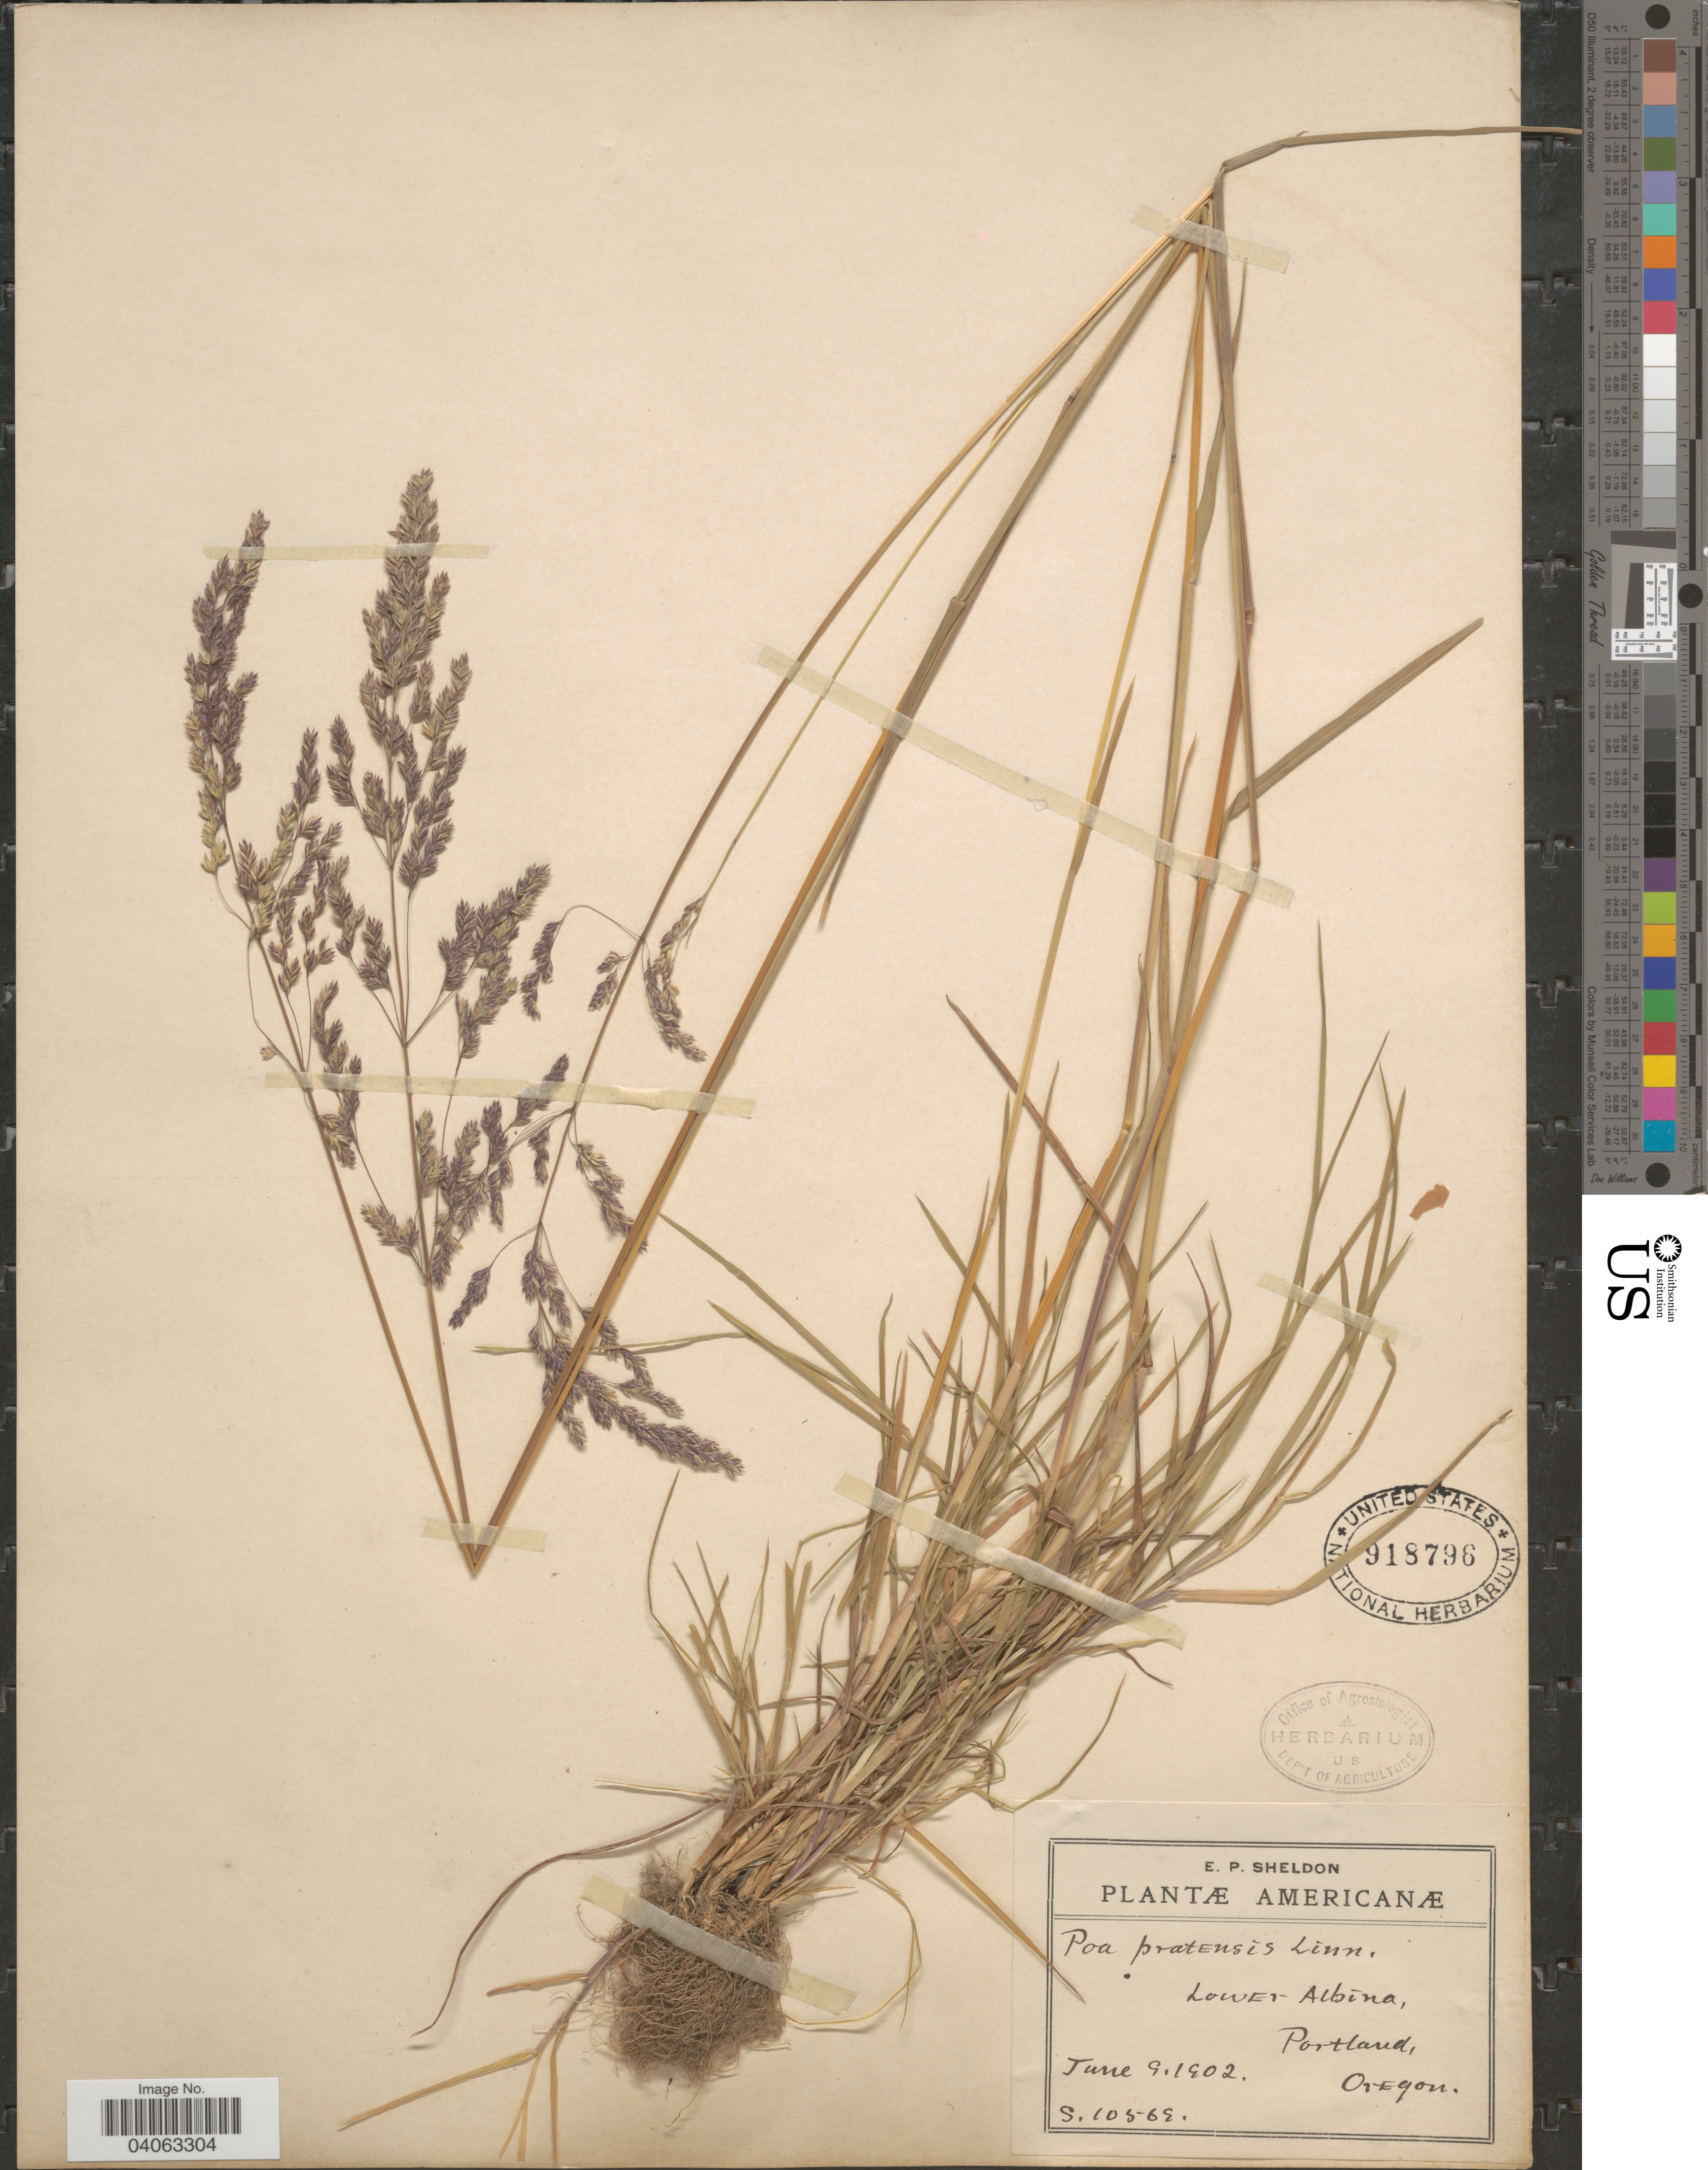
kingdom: Plantae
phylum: Tracheophyta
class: Liliopsida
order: Poales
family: Poaceae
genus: Poa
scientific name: Poa pratensis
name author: L.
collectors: E. P. Sheldon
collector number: S.10569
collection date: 1902-06-09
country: United States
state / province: Oregon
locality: Lower Albina, Portland.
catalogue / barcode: US 918796